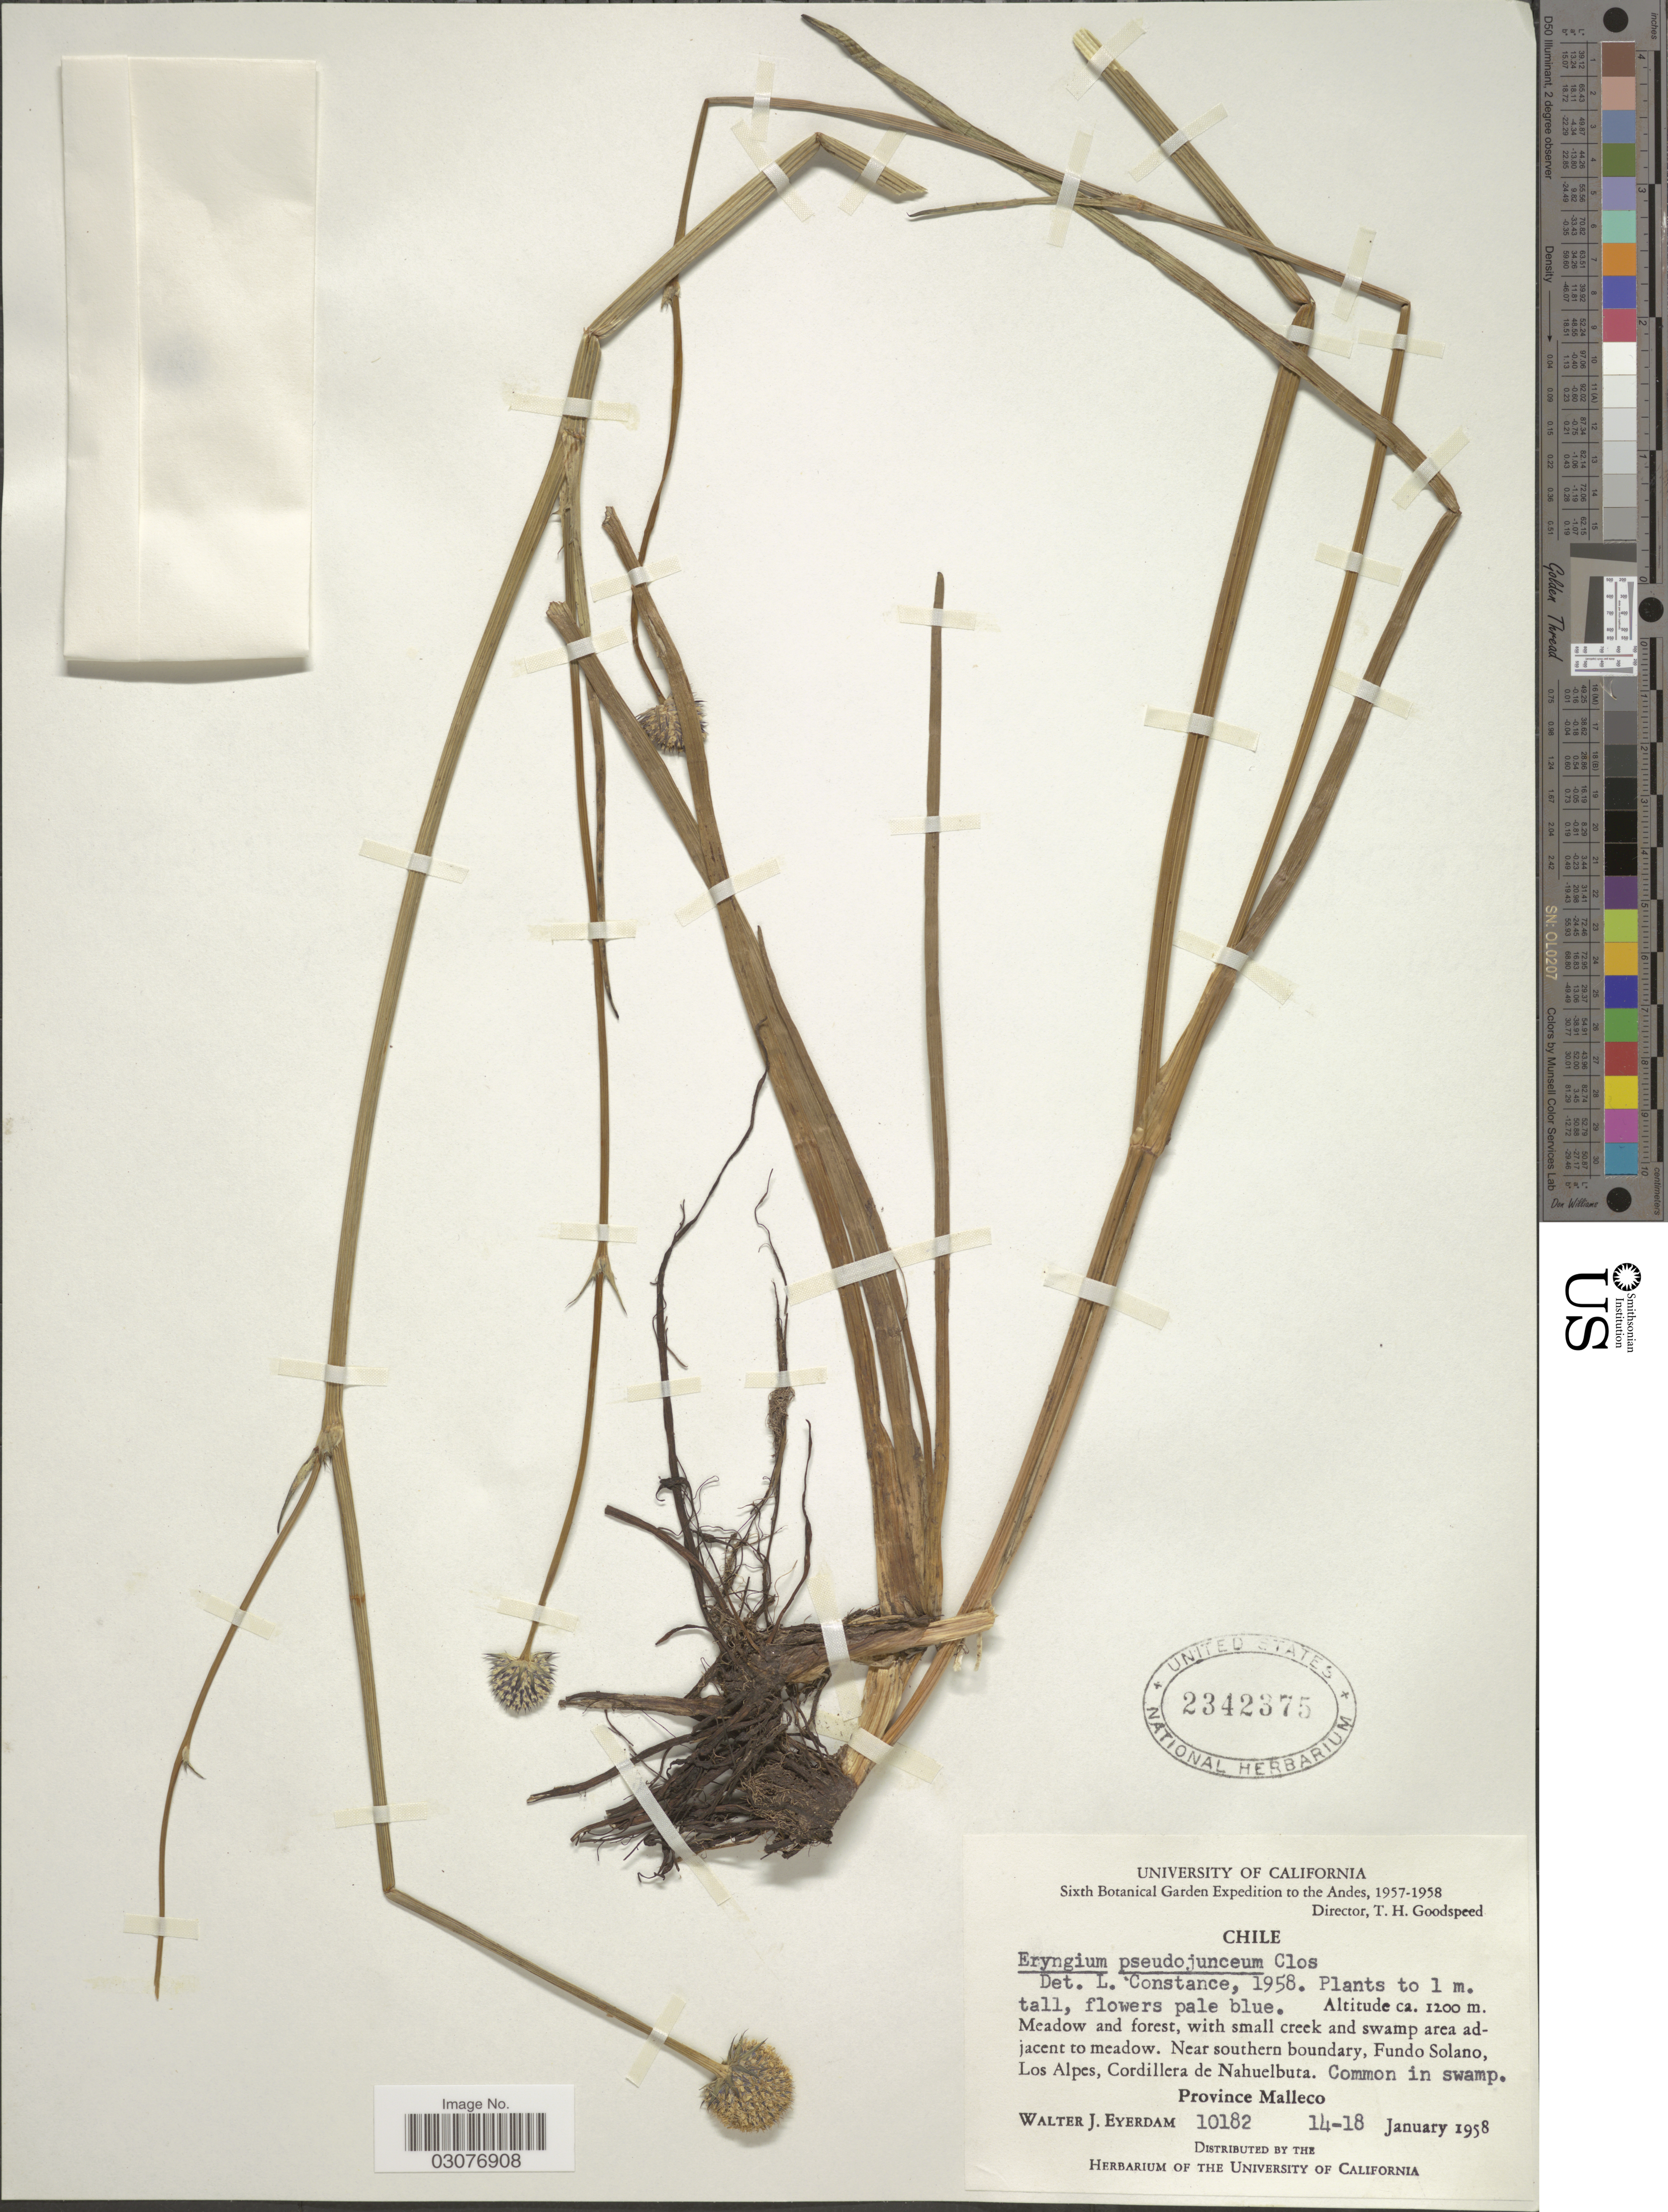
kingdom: Plantae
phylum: Tracheophyta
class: Magnoliopsida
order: Apiales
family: Apiaceae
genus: Eryngium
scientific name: Eryngium pseudojunceum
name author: Clos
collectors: W. J. Eyerdam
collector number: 10182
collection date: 1957-01-14/1957-01-18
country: Chile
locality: Andes. Near southern boundary, Fundo Solano, Los Alpes, Cordillera de Nahuelhuta. Province Malleco.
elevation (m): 1200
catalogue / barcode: US 2342375